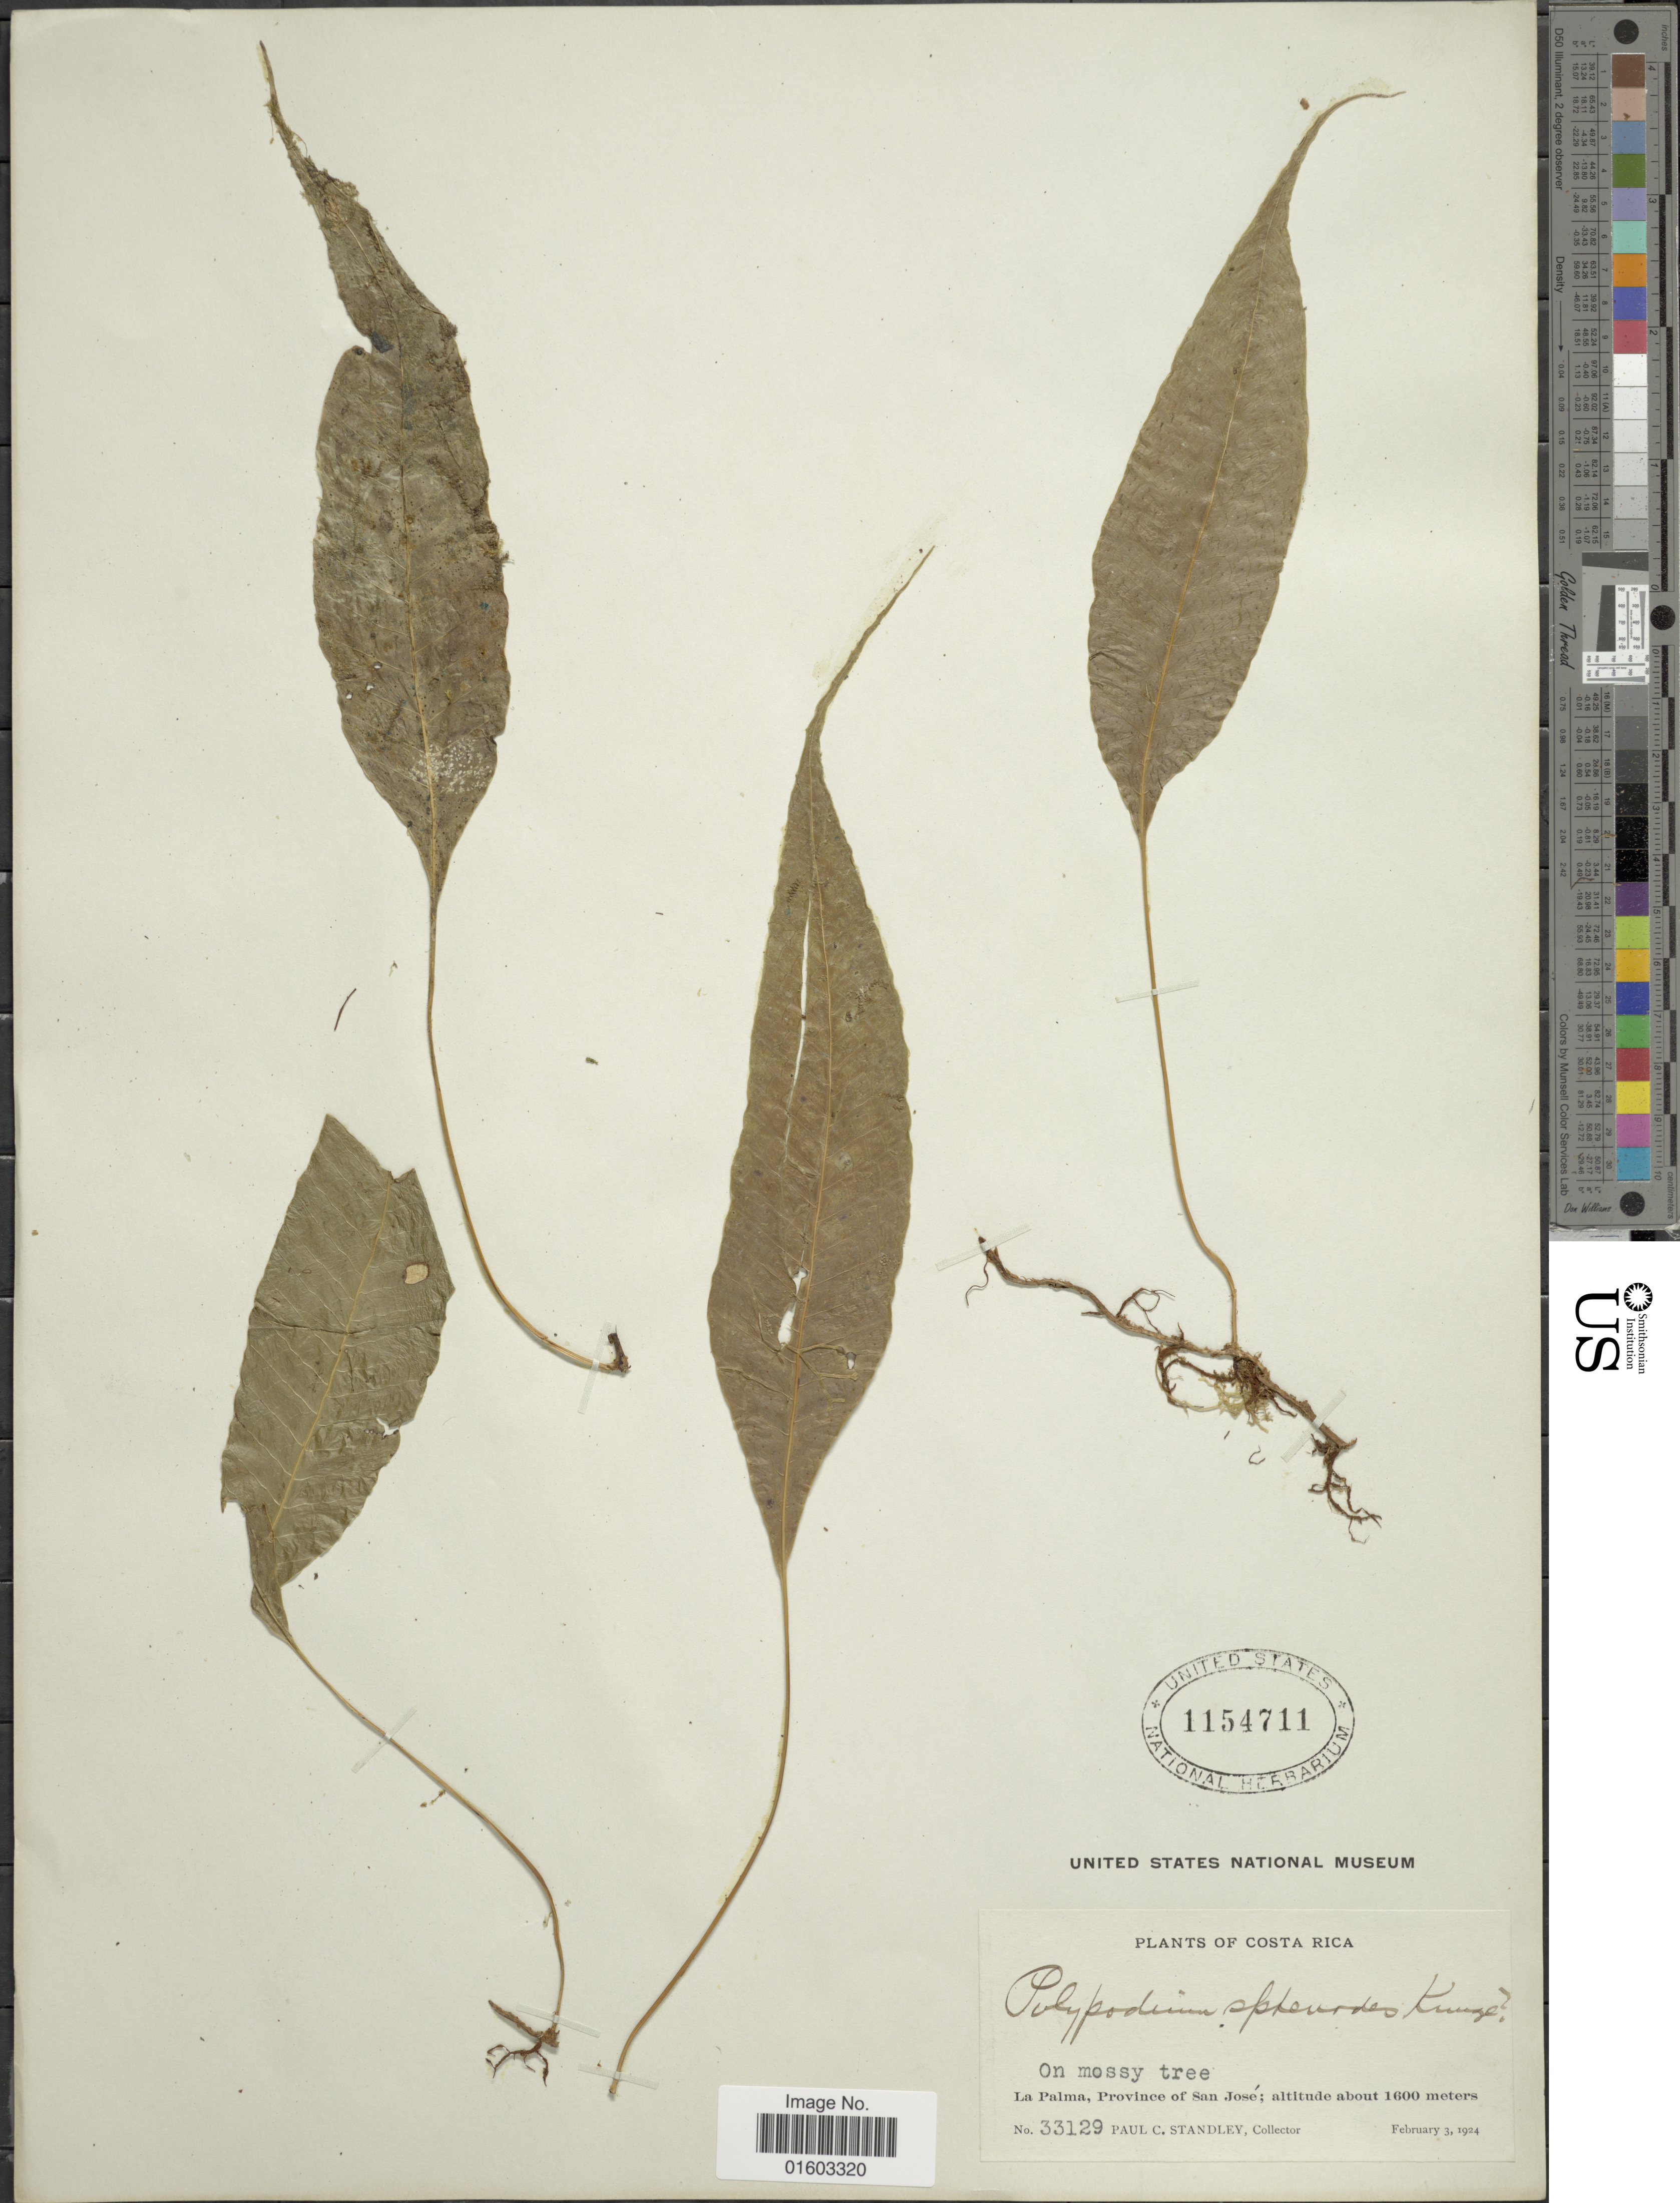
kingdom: Plantae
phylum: Tracheophyta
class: Polypodiopsida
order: Polypodiales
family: Polypodiaceae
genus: Campyloneurum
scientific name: Campyloneurum wercklei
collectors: P. C. Standley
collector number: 33129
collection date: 1924-02-03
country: Costa Rica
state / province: San José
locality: La Palma, Province of San Jose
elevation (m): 1600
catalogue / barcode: US 1154711